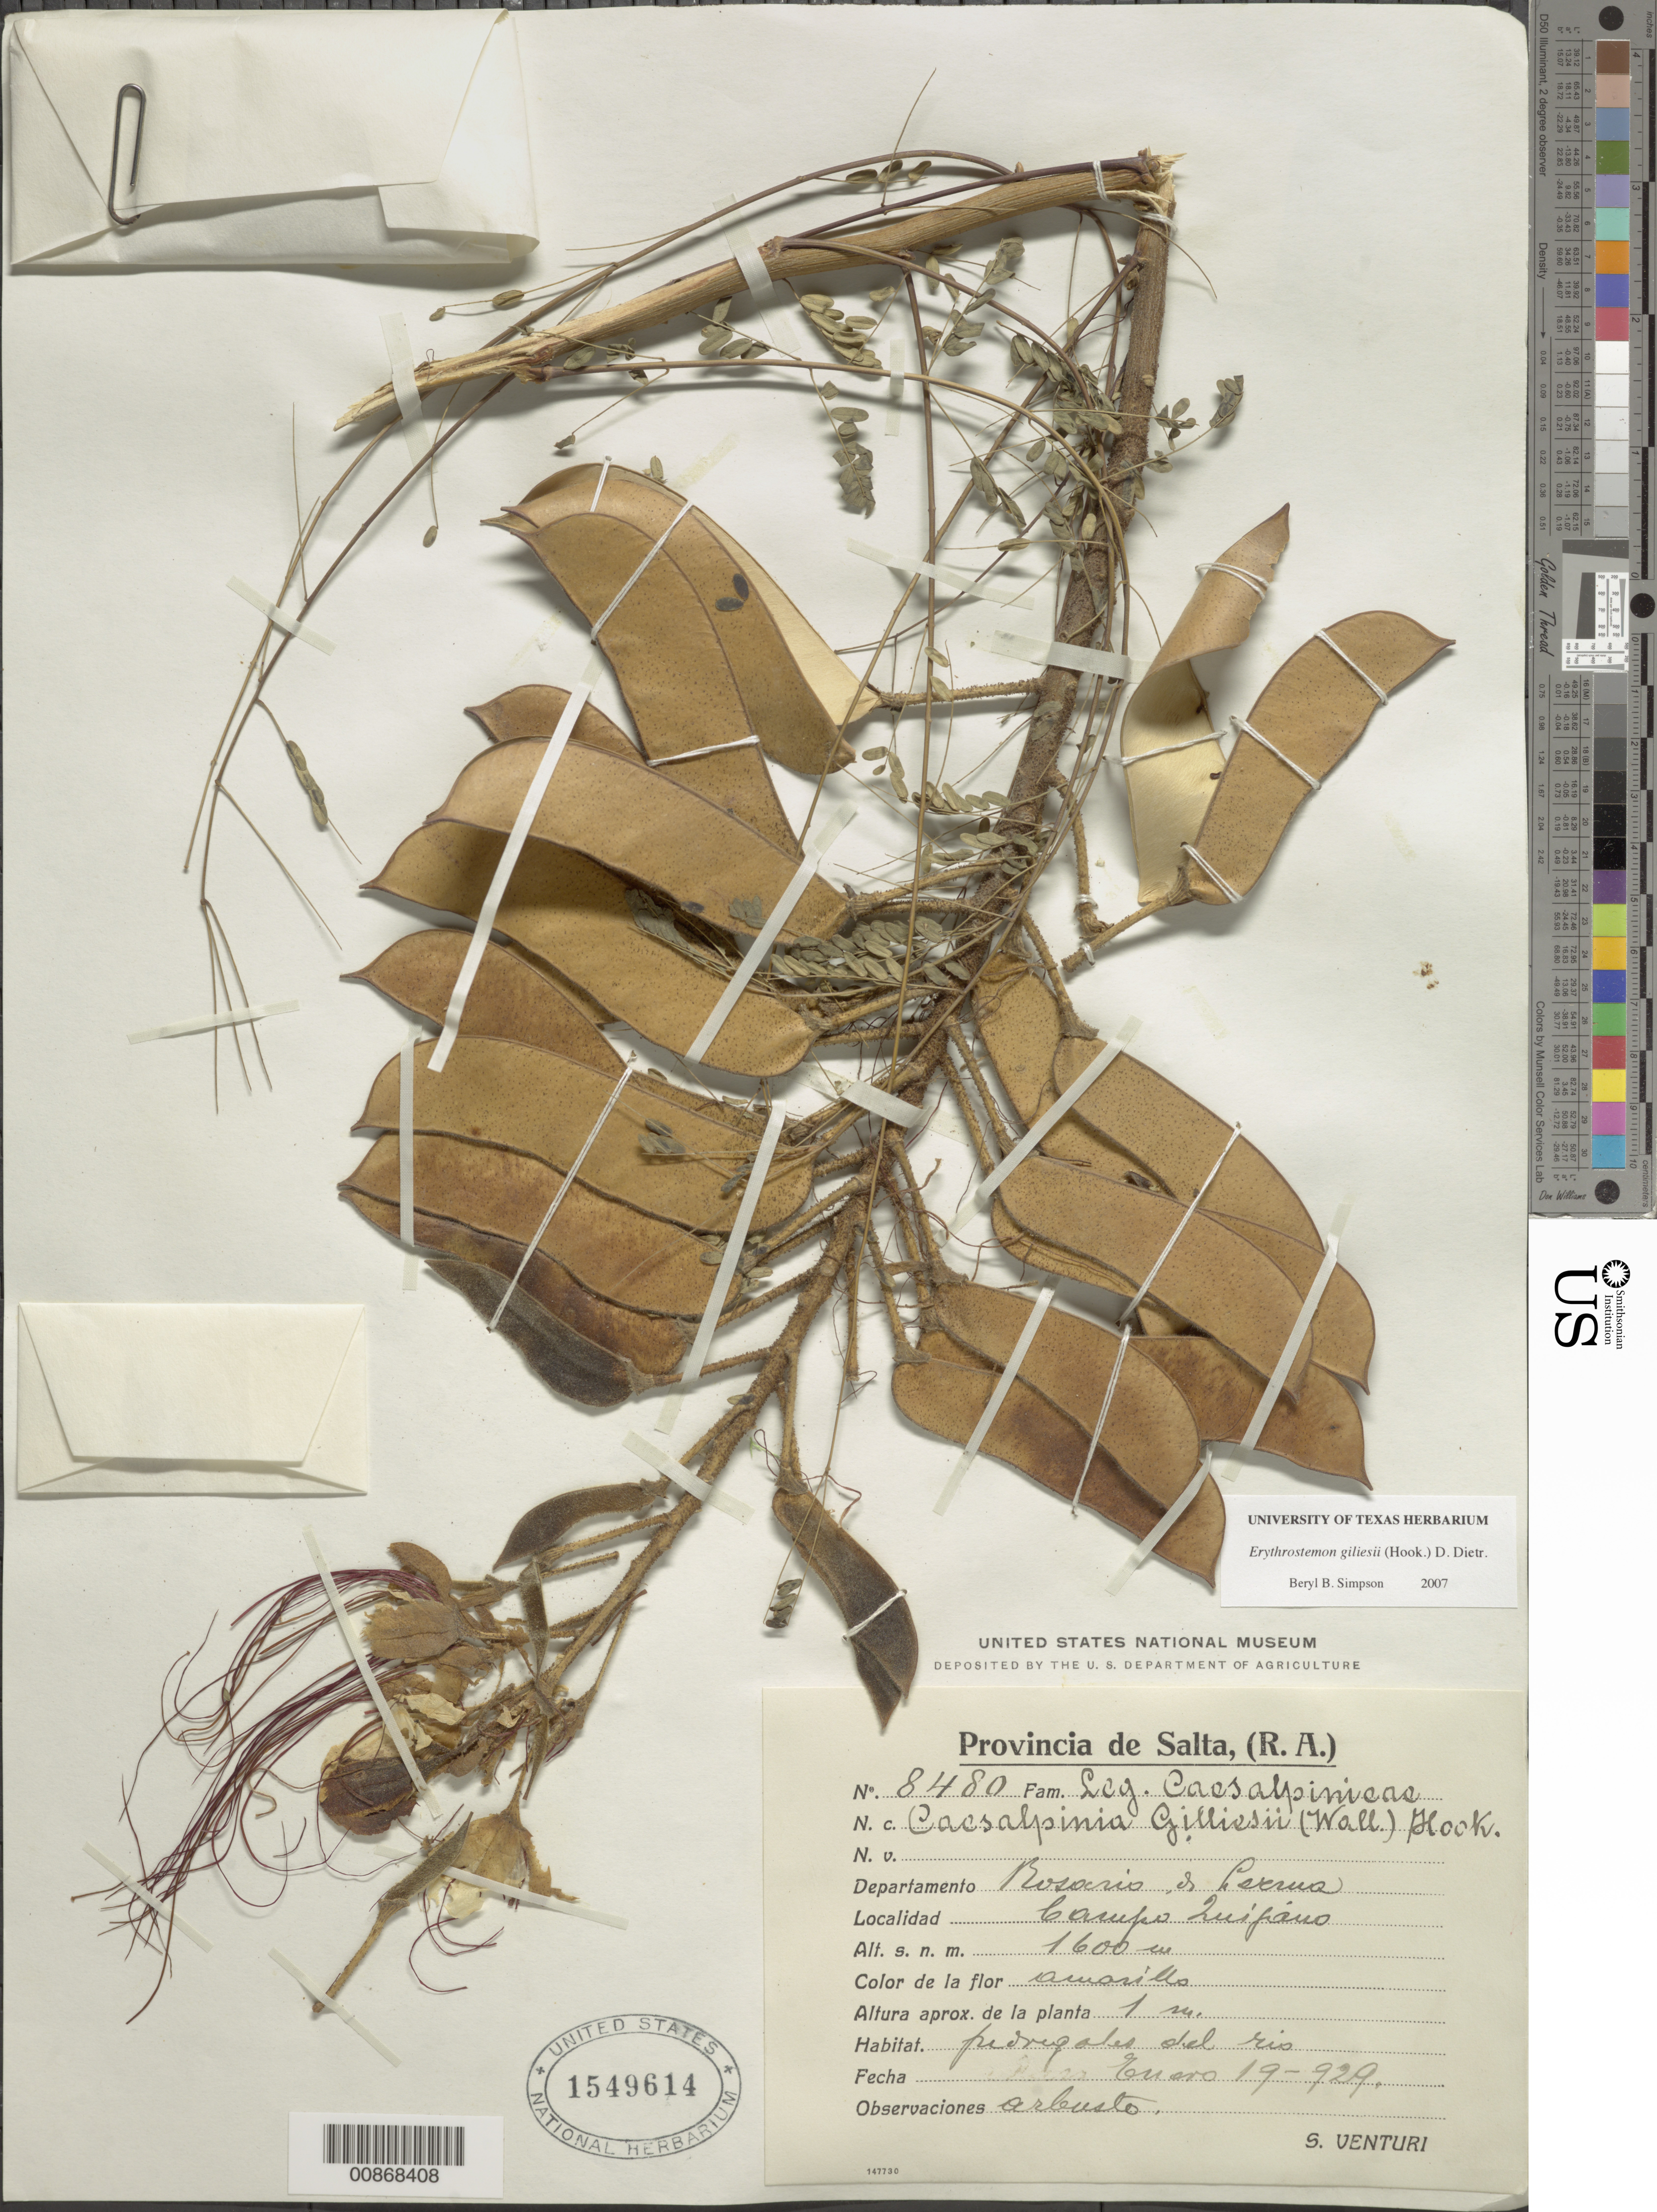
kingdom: Plantae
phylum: Tracheophyta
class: Magnoliopsida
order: Fabales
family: Fabaceae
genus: Erythrostemon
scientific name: Erythrostemon gilliesii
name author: (Hook.) Klotzsch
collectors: S. Venturi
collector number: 8480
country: Argentina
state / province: Salta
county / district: Rosario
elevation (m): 1600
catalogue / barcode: US 1549614